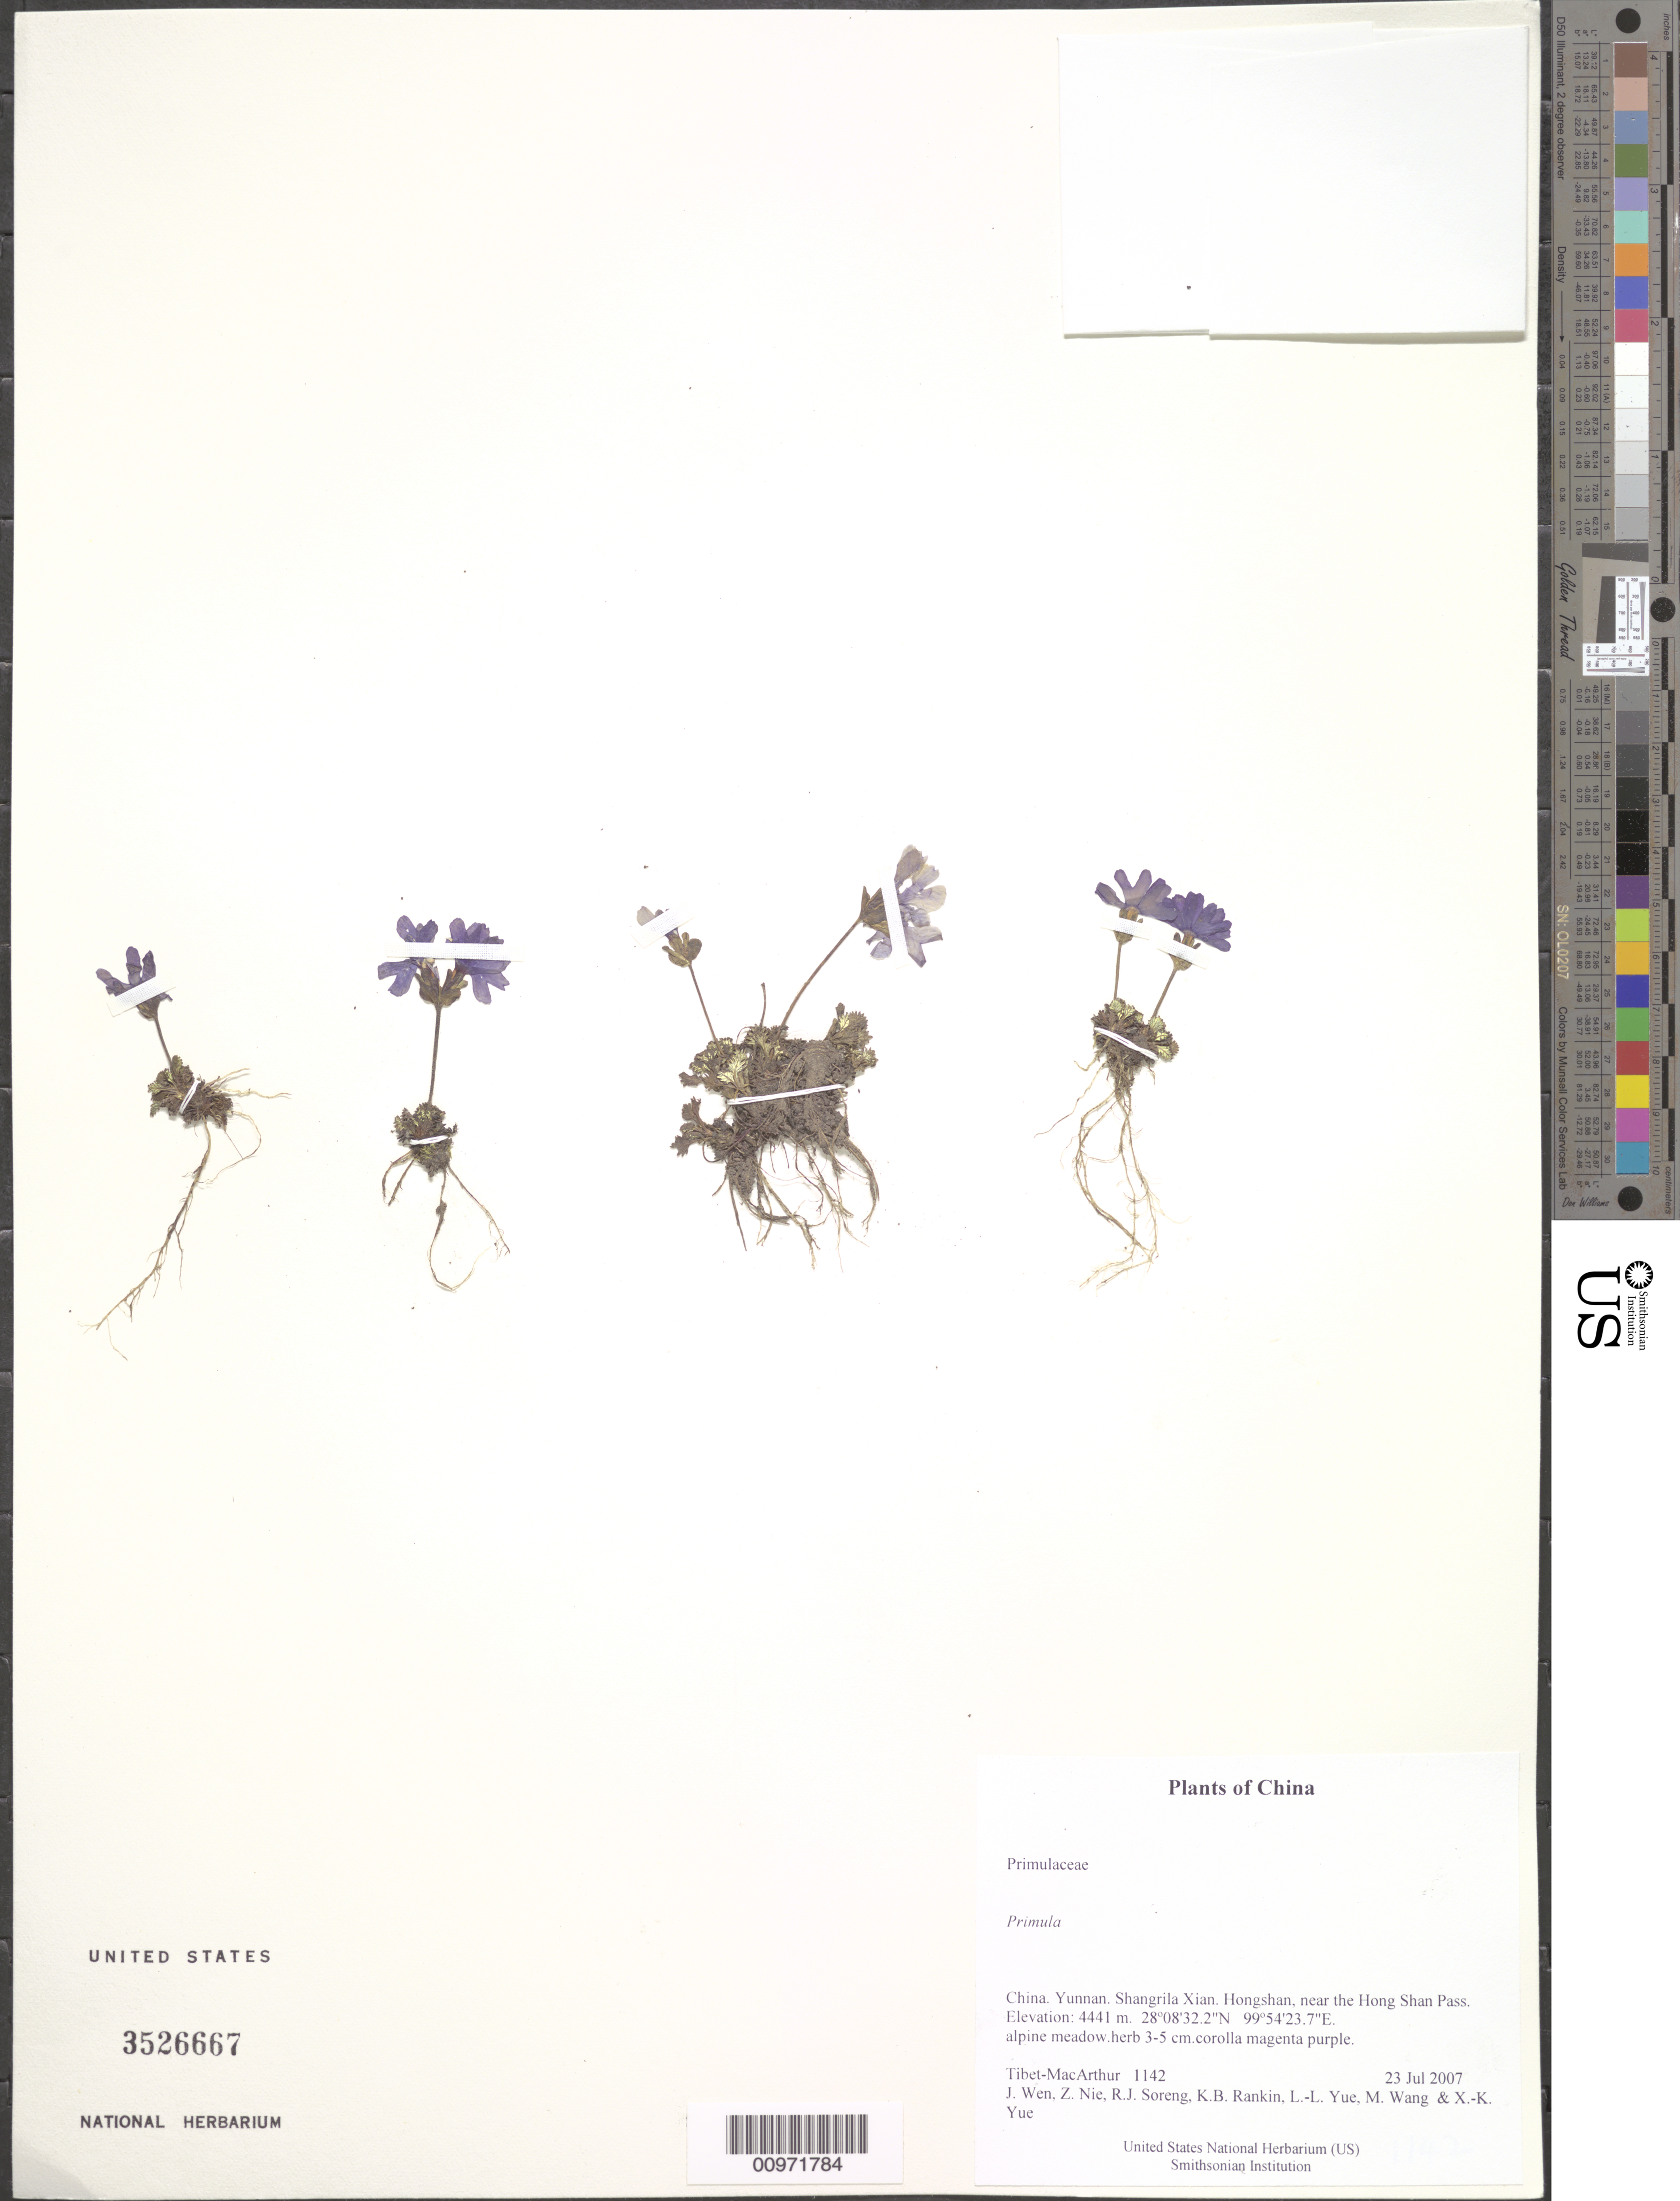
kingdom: Plantae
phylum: Tracheophyta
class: Magnoliopsida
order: Ericales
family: Primulaceae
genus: Primula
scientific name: Primula sp.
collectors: Tibet-MacArthur, J. Wen, Z. Nie, R. J. Soreng, K. Rankin, L. Yue, M. Wang & X. Yue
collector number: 1142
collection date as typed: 23 Jul 2007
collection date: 2007-07-23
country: China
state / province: Yunnan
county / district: Shangrila Xian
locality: Hongshan, near the Hong Shan Pass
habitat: alpine meadow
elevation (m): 4441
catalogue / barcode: US 3526667